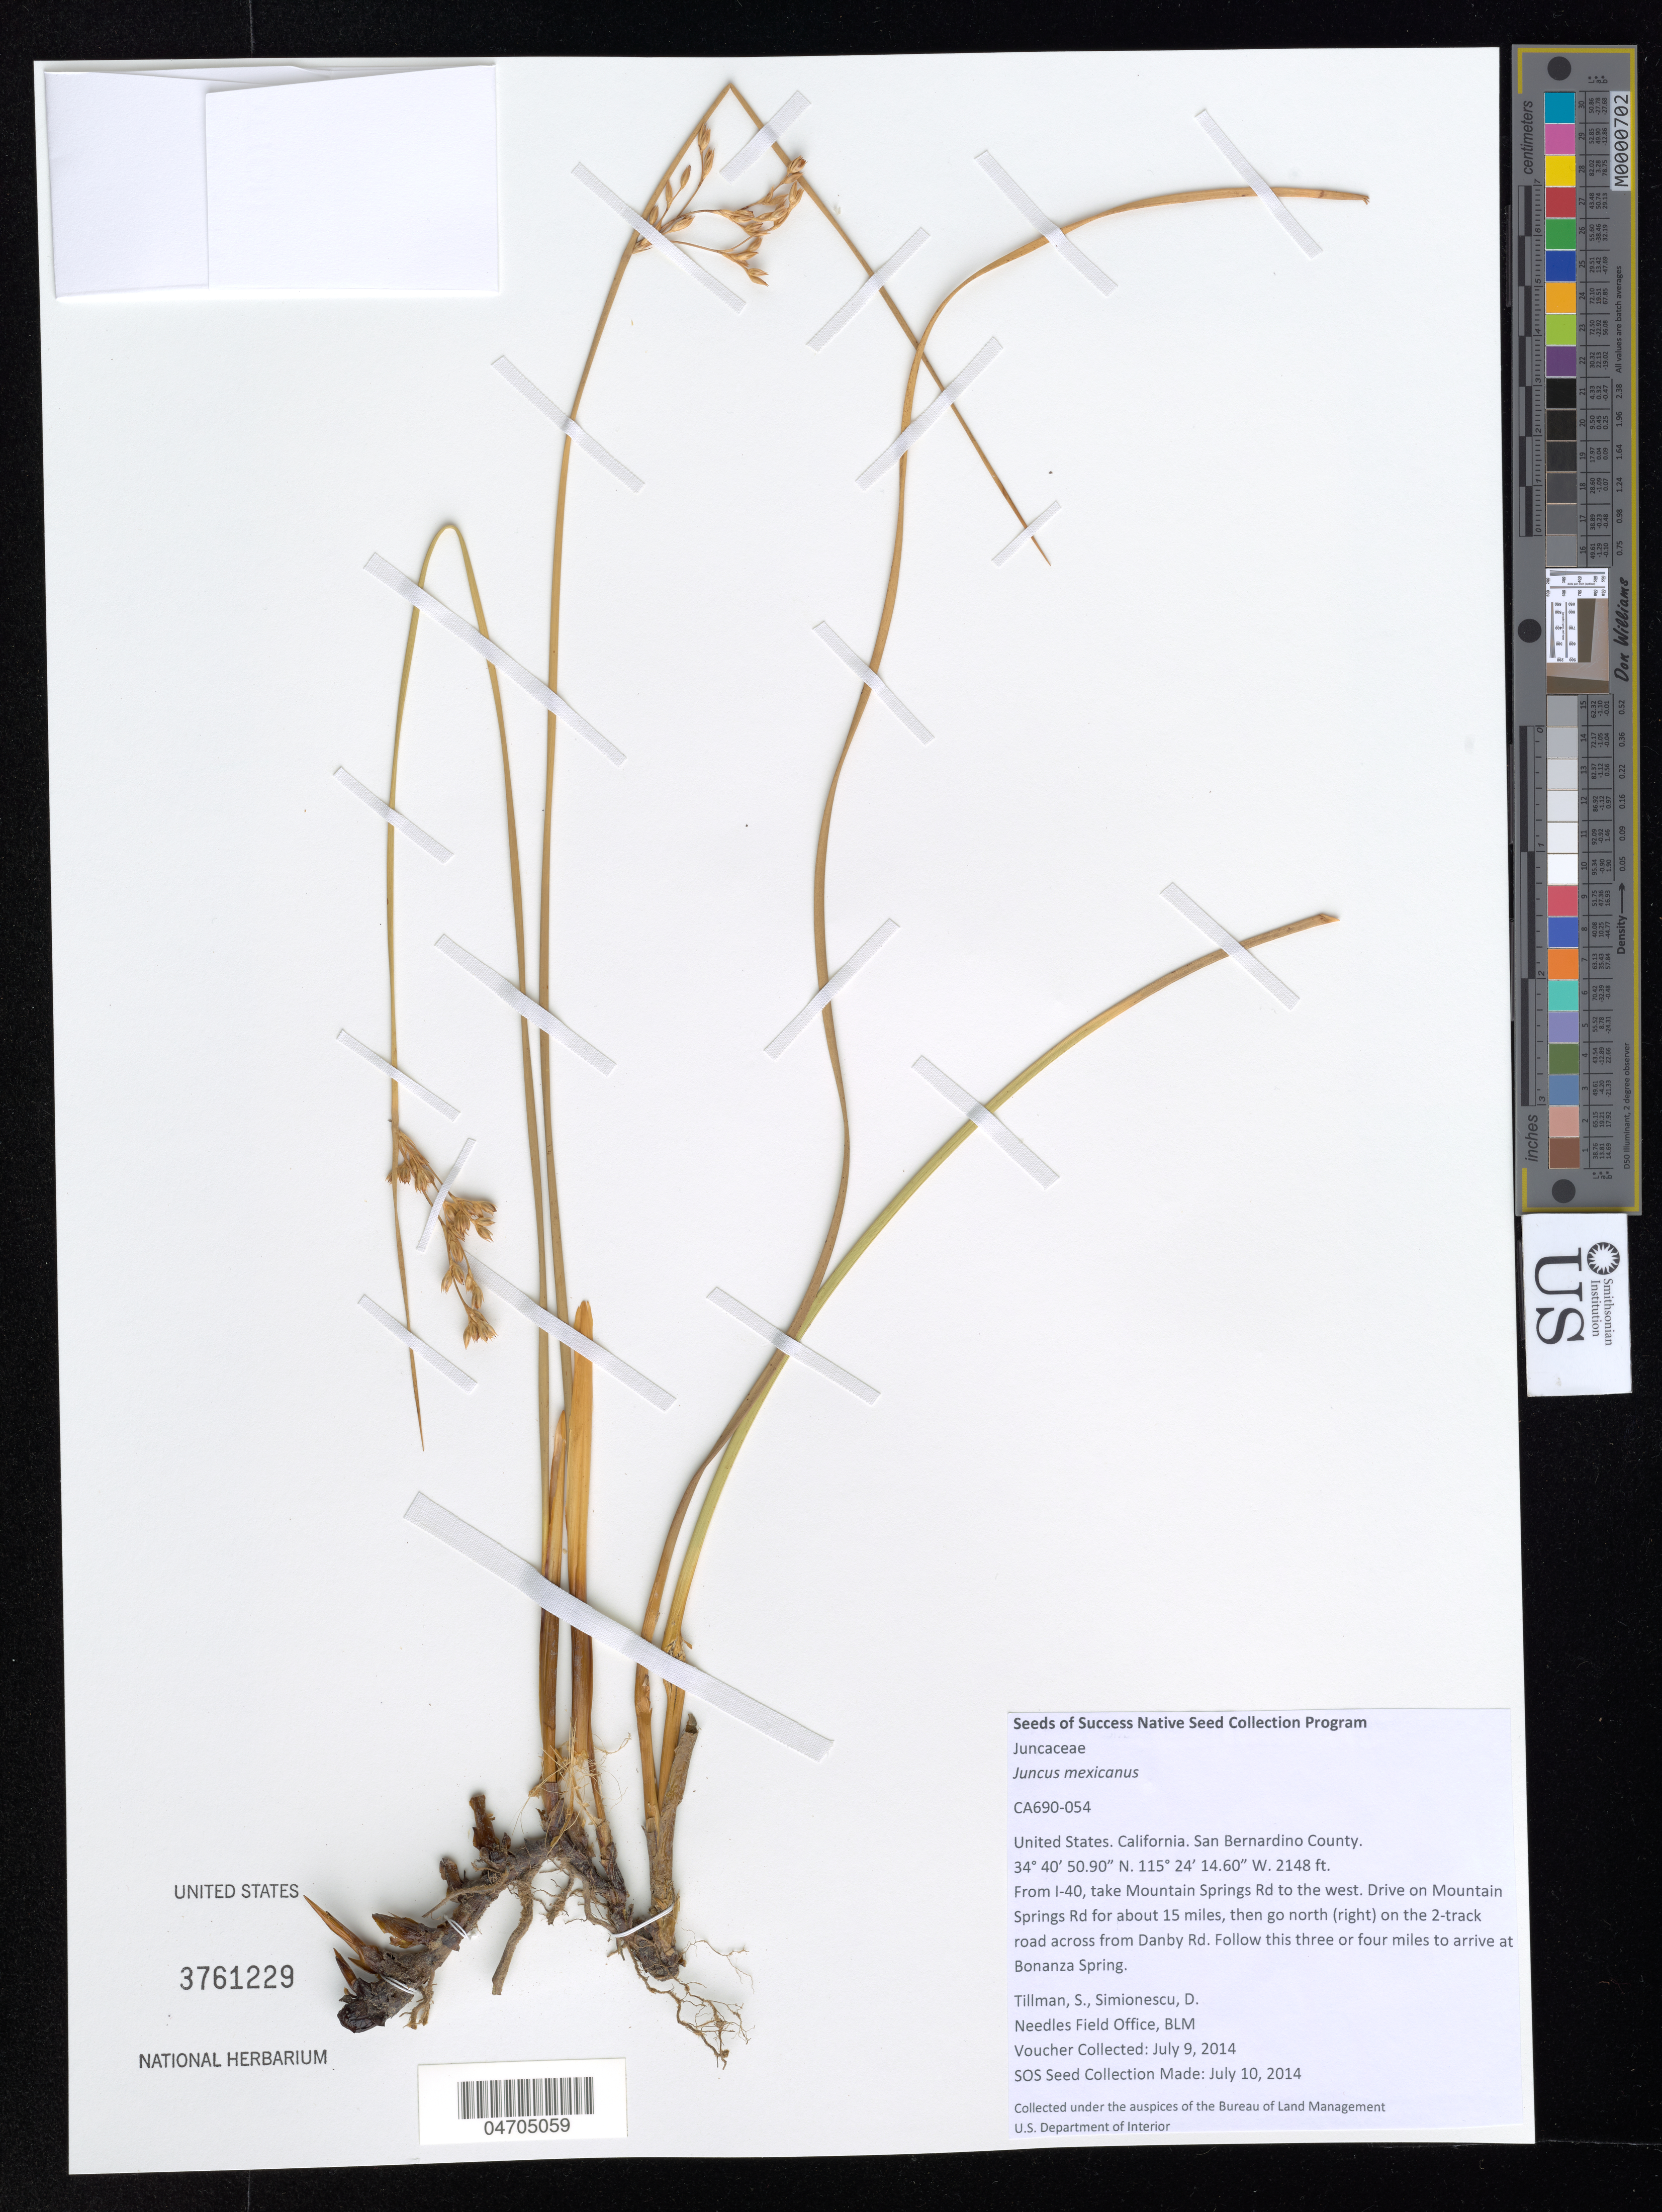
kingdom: Plantae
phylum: Tracheophyta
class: Liliopsida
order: Poales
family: Juncaceae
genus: Juncus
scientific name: Juncus mexicanus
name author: Willd. ex Schult. & Schult. f.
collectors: S. Tillman & D. Simionescu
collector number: CA690-054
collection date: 2014-07-09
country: United States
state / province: California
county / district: San Bernardino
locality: San Bernardino County. From I-40, take Mountain Springs Rd to the west. Drive on Mountain Springs Rd for about 15 miles, then go north (right) on the 2-track road across from Danby Rd. Follow this three or four miles to arrive at Bonanza Spring.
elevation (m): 655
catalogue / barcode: US 3761229